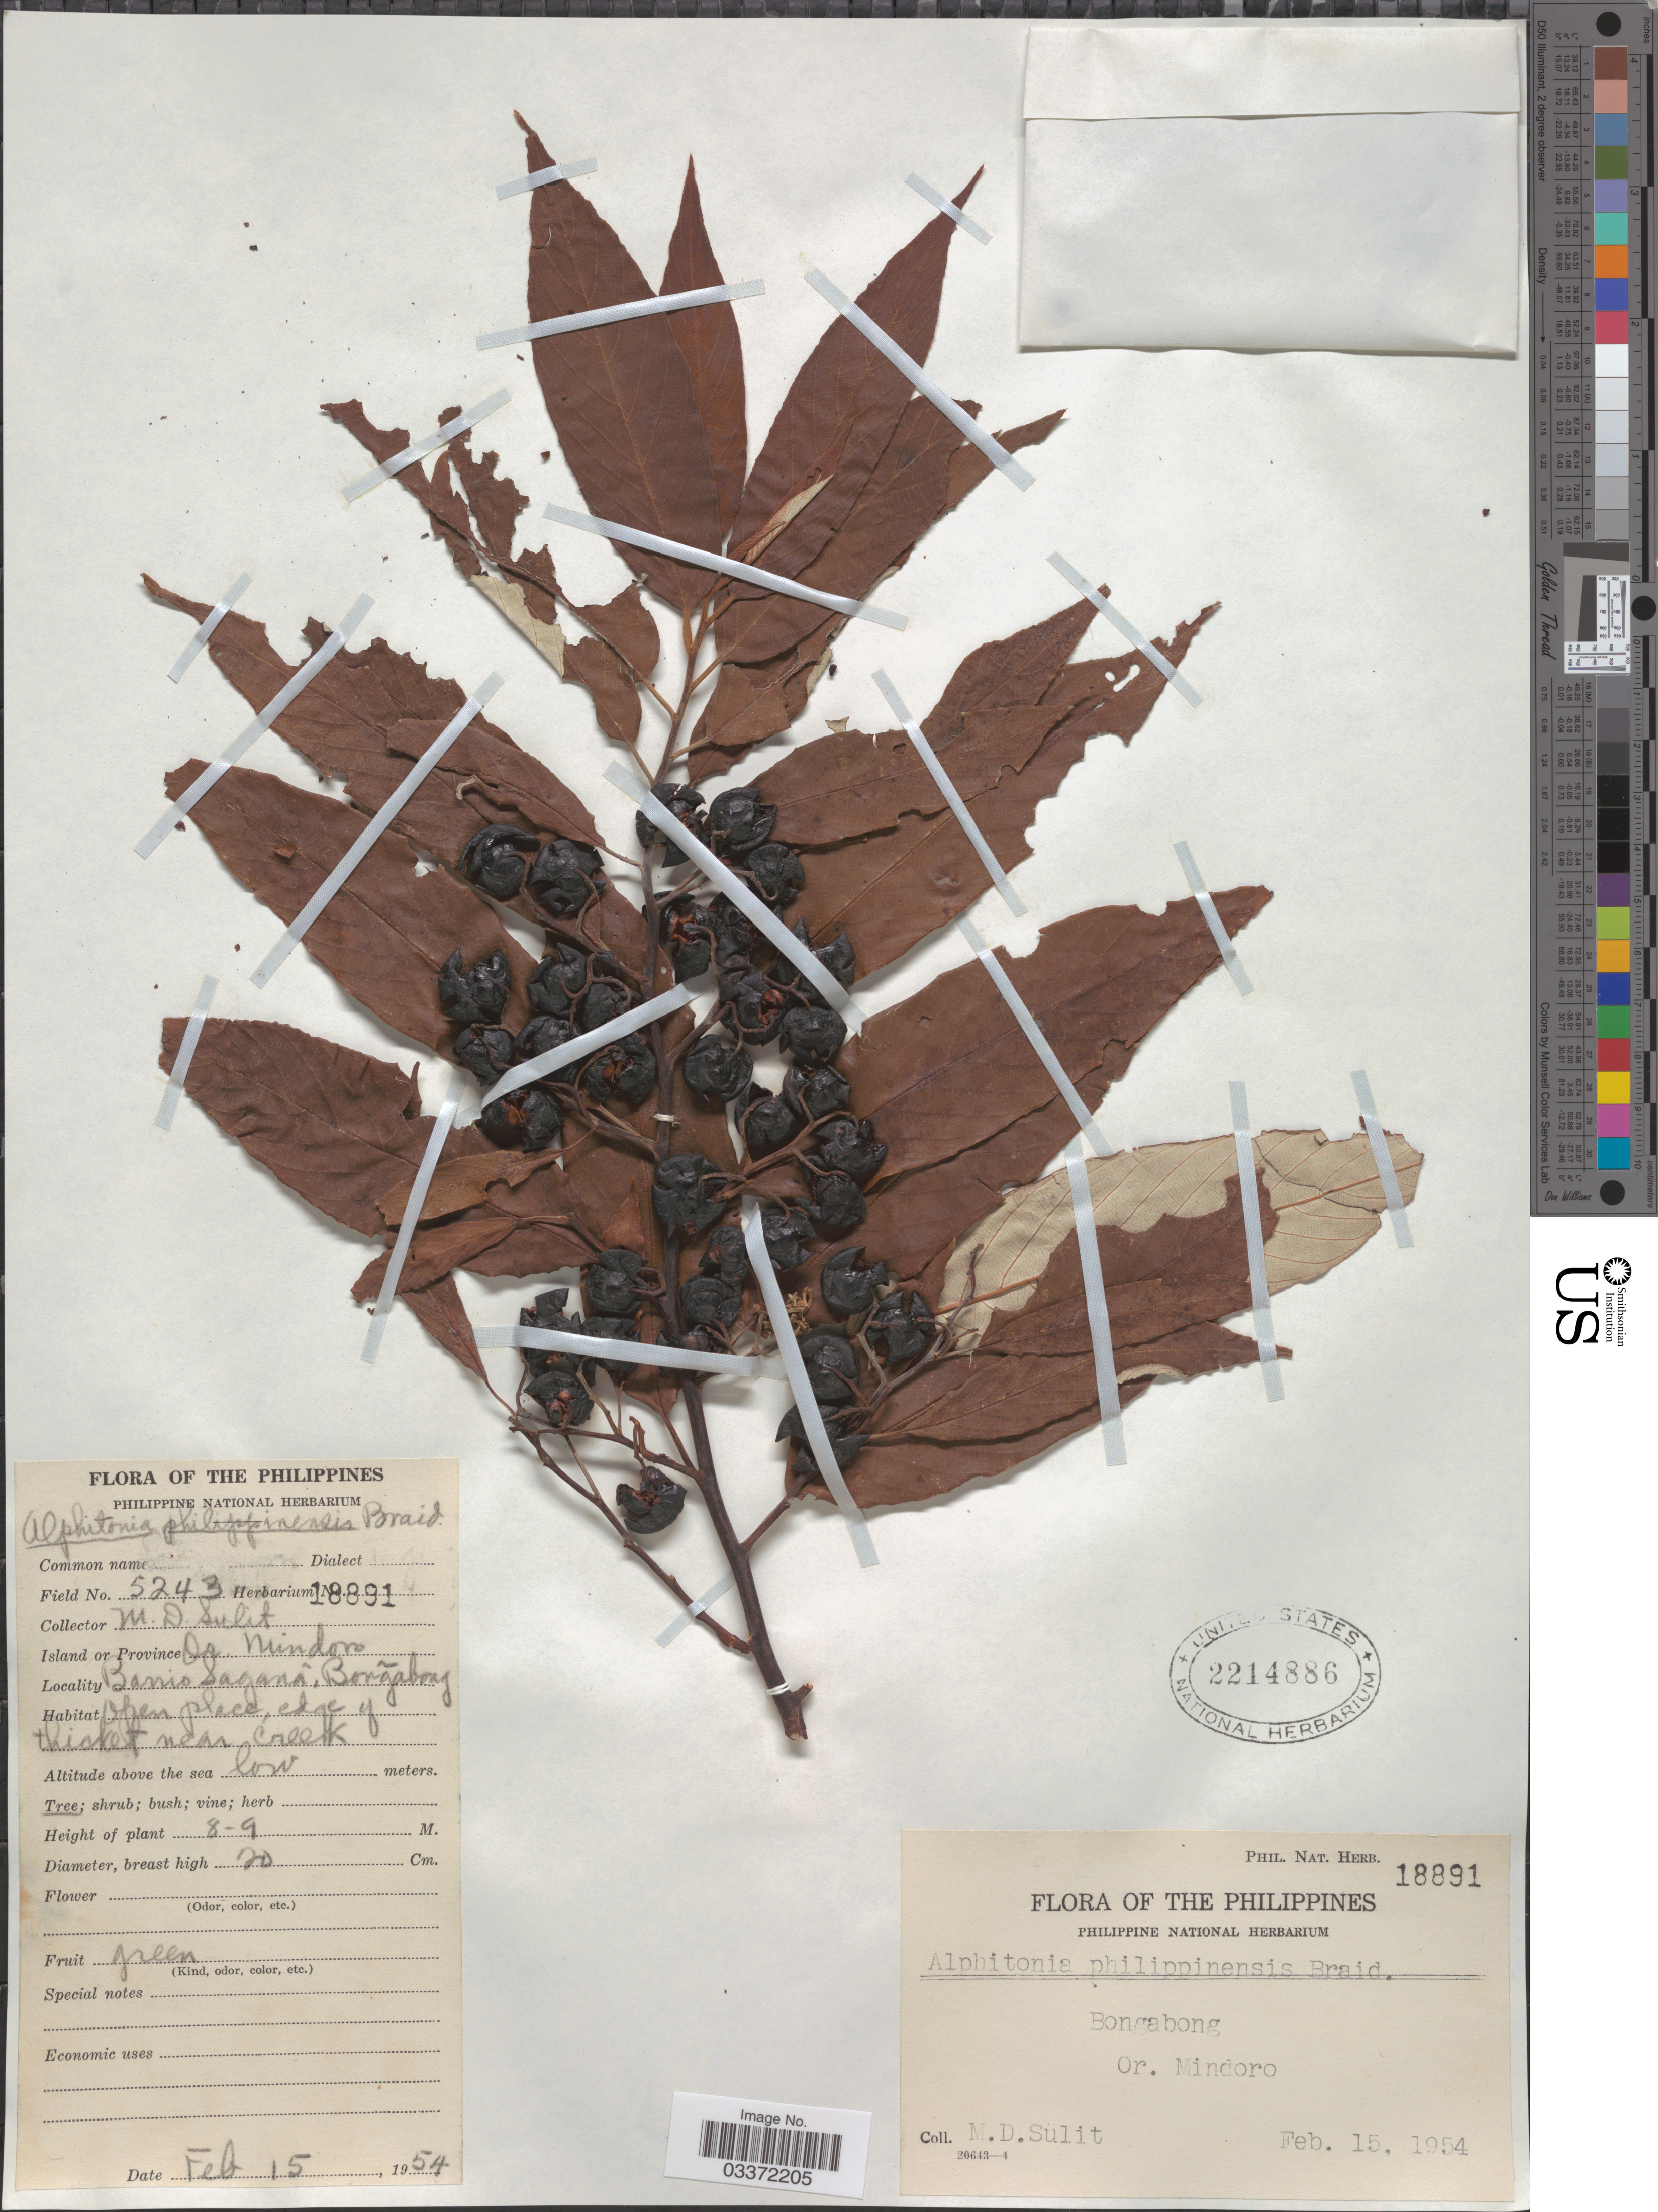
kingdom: Plantae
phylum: Tracheophyta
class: Magnoliopsida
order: Rosales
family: Rhamnaceae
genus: Alphitonia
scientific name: Alphitonia philippinensis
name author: Braid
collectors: M. Sulit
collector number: Phil. Nat. Herb 18891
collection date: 1954-02-15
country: Philippines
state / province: Mimaropa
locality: Bongabong, Or. Mindoro, Barrio Saganã, Boñgabong.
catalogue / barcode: US 2214886